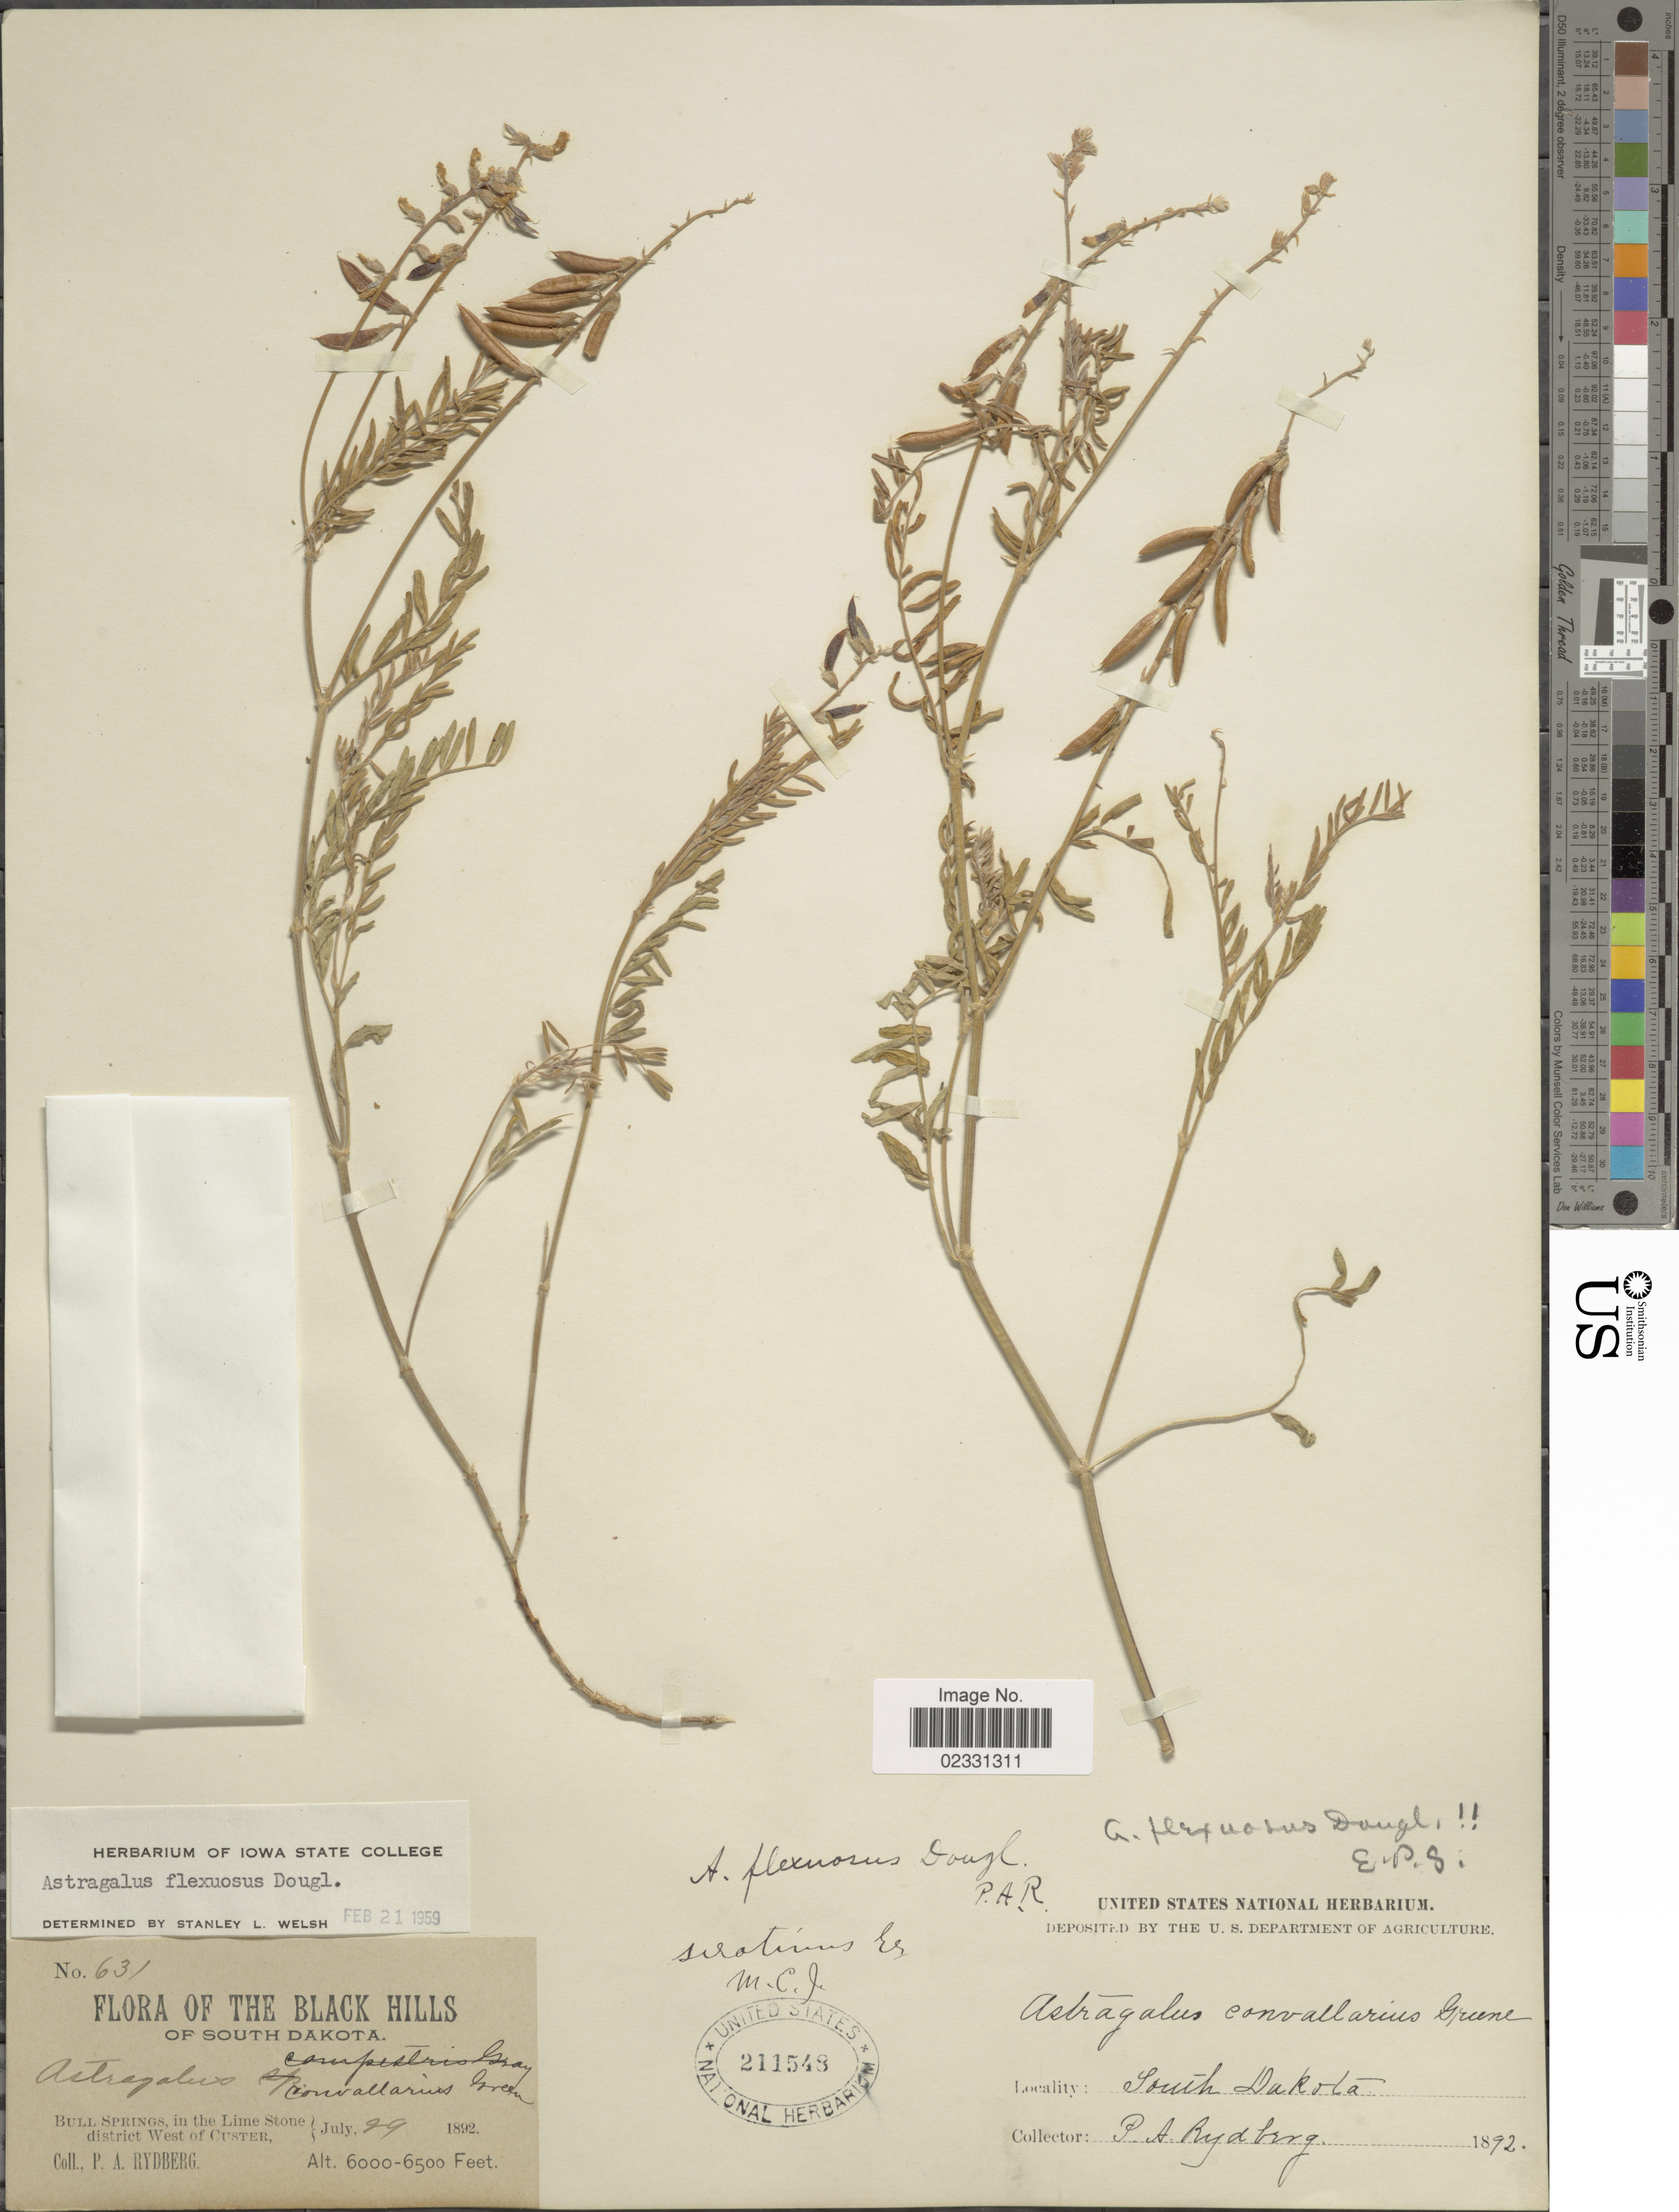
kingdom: Plantae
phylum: Tracheophyta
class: Magnoliopsida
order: Fabales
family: Fabaceae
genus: Astragalus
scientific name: Astragalus flexuosus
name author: (Hook.) Douglas ex G. Don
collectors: P. A. Rydberg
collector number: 631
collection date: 1892-07-29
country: United States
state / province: South Dakota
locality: The Black Hills, Bull Springs, in the Lime Stone district West of Custer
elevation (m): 1829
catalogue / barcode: US 211548